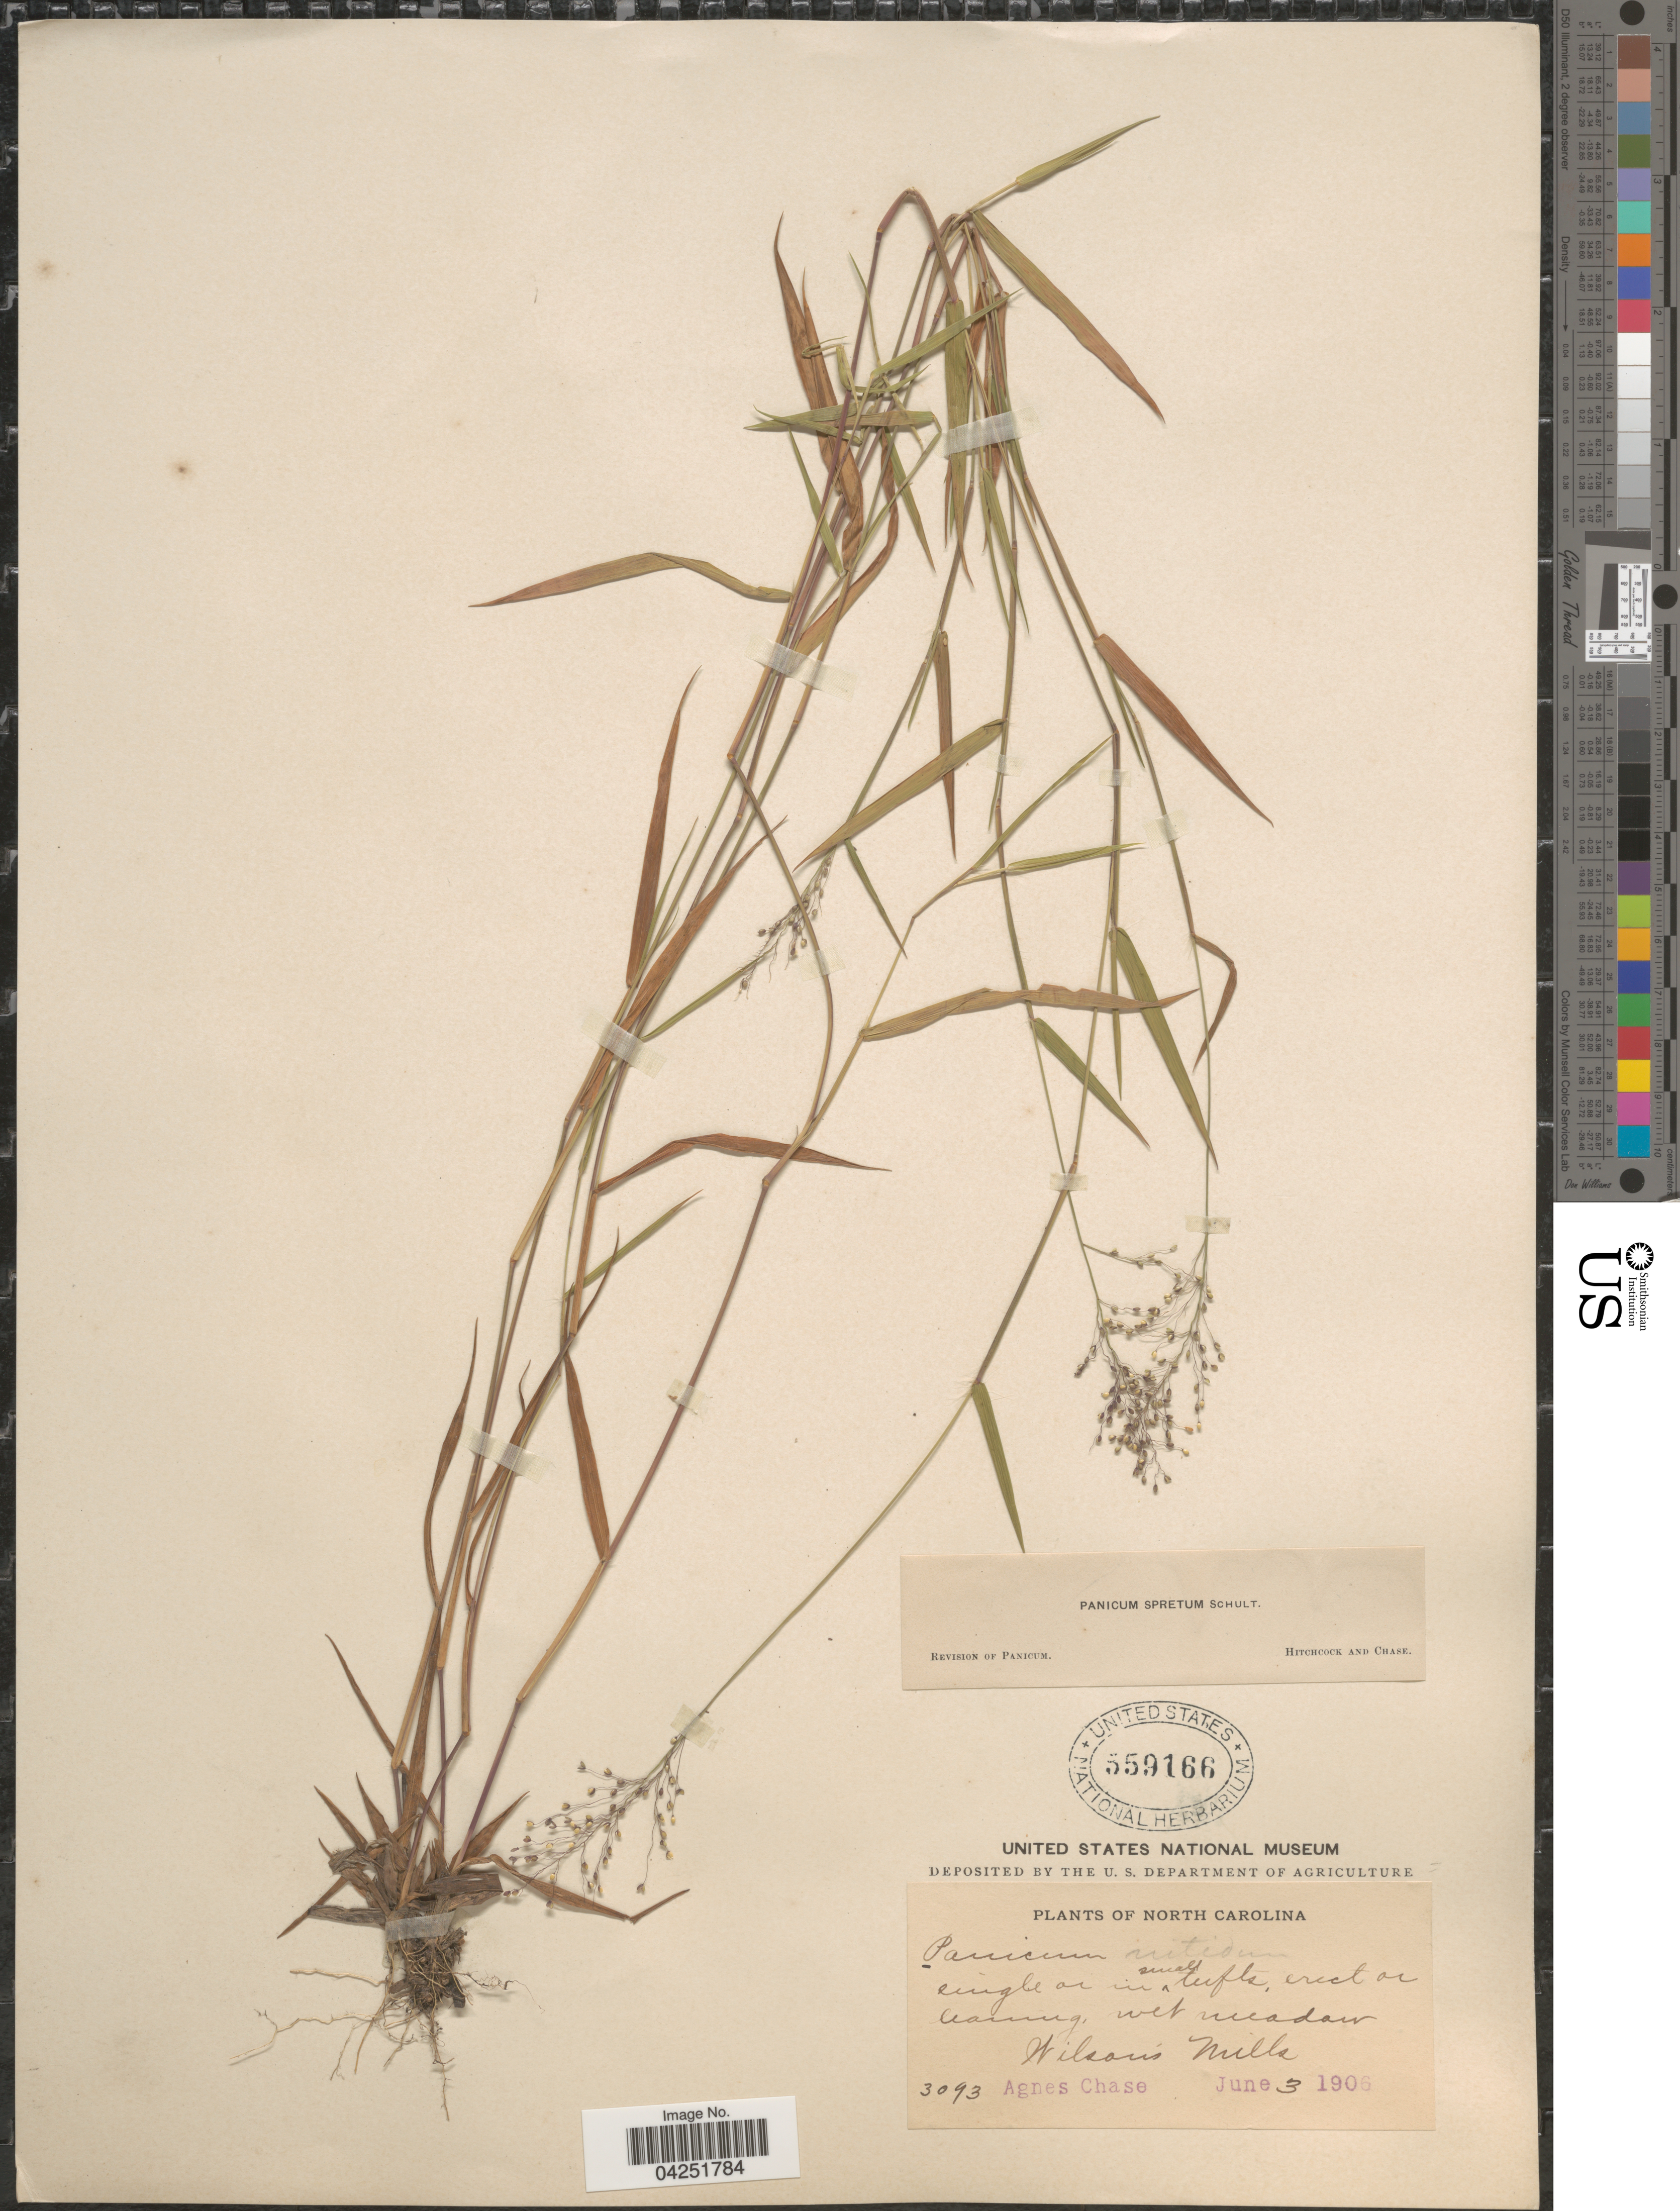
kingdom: Plantae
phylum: Tracheophyta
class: Liliopsida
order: Poales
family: Poaceae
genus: Dichanthelium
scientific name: Dichanthelium acuminatum var. densiflorum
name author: (Rand & Redfield) Gould & C.A. Clark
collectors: A. Chase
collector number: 3093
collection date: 1906-06-03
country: United States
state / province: North Carolina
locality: Wet meadow Wilson's Mills.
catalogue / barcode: US 559166